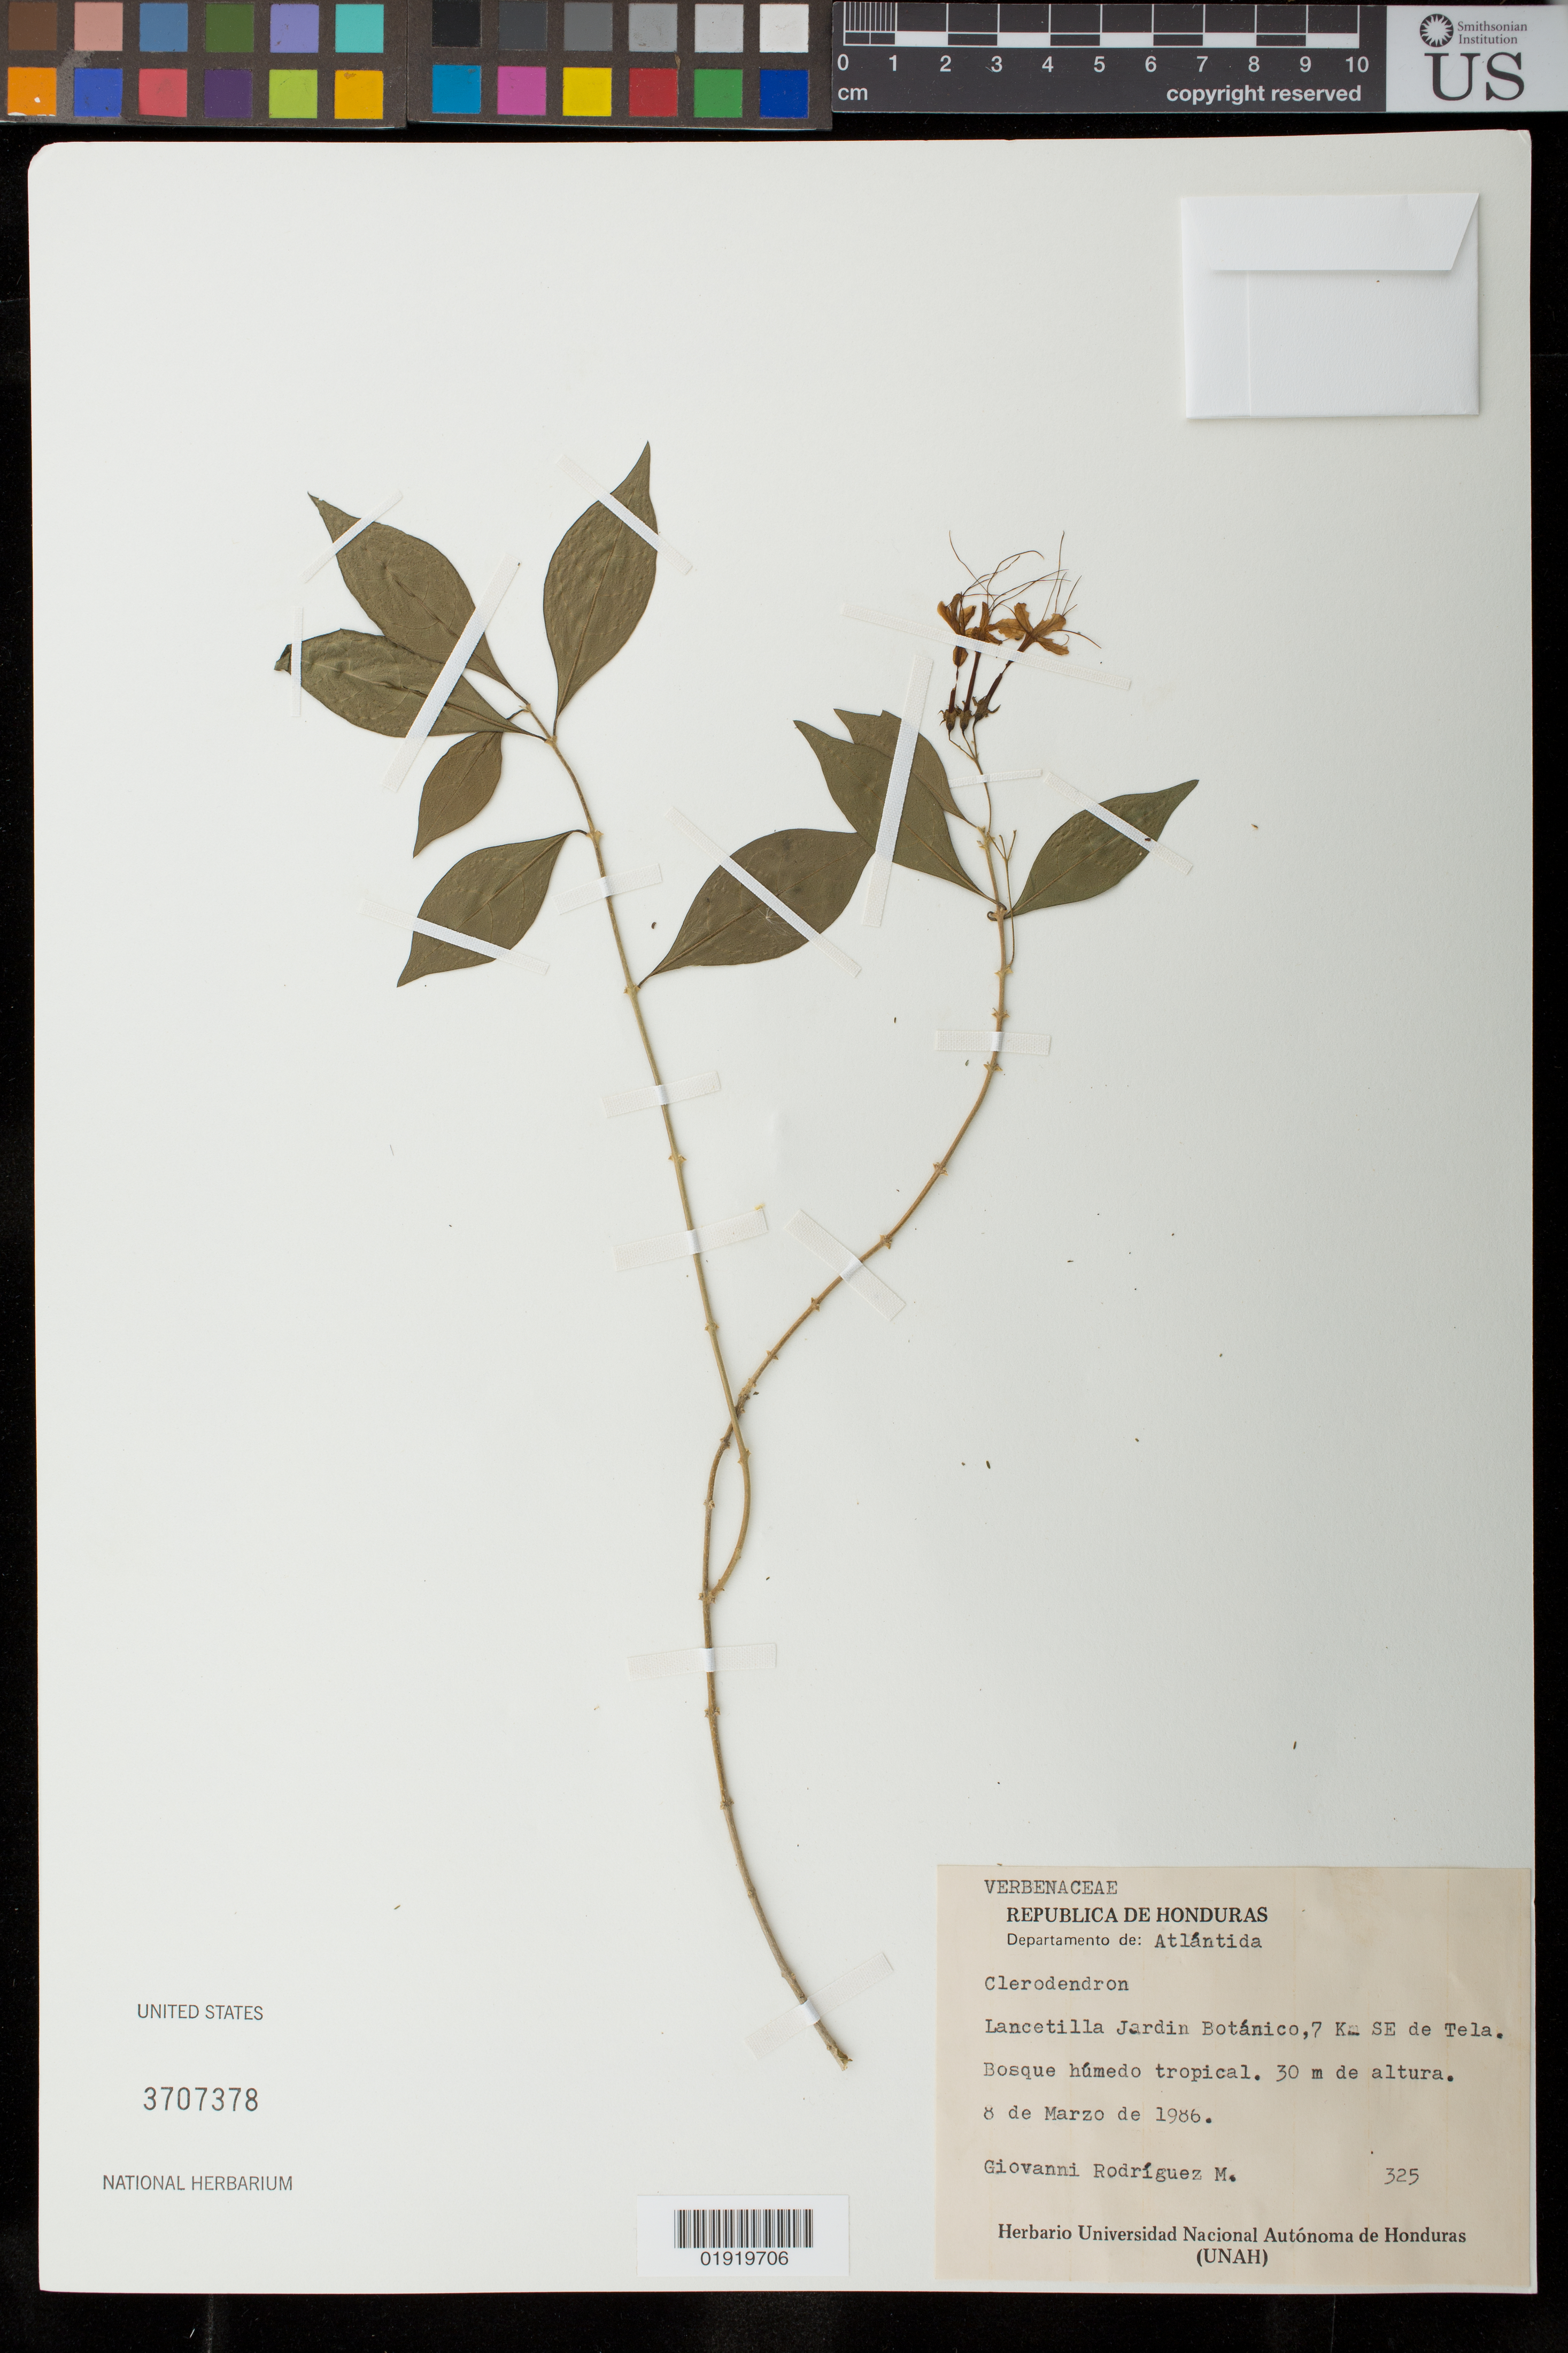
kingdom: Plantae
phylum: Tracheophyta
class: Magnoliopsida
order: Lamiales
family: Lamiaceae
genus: Clerodendrum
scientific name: Clerodendrum sp.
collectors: G. Rodríguez M.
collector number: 325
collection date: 1986-03-08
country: Honduras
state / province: Atlántida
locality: Lancetilla Jardin Botánico, 7 Km SE de Tela.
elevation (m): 30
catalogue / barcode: US 3707378